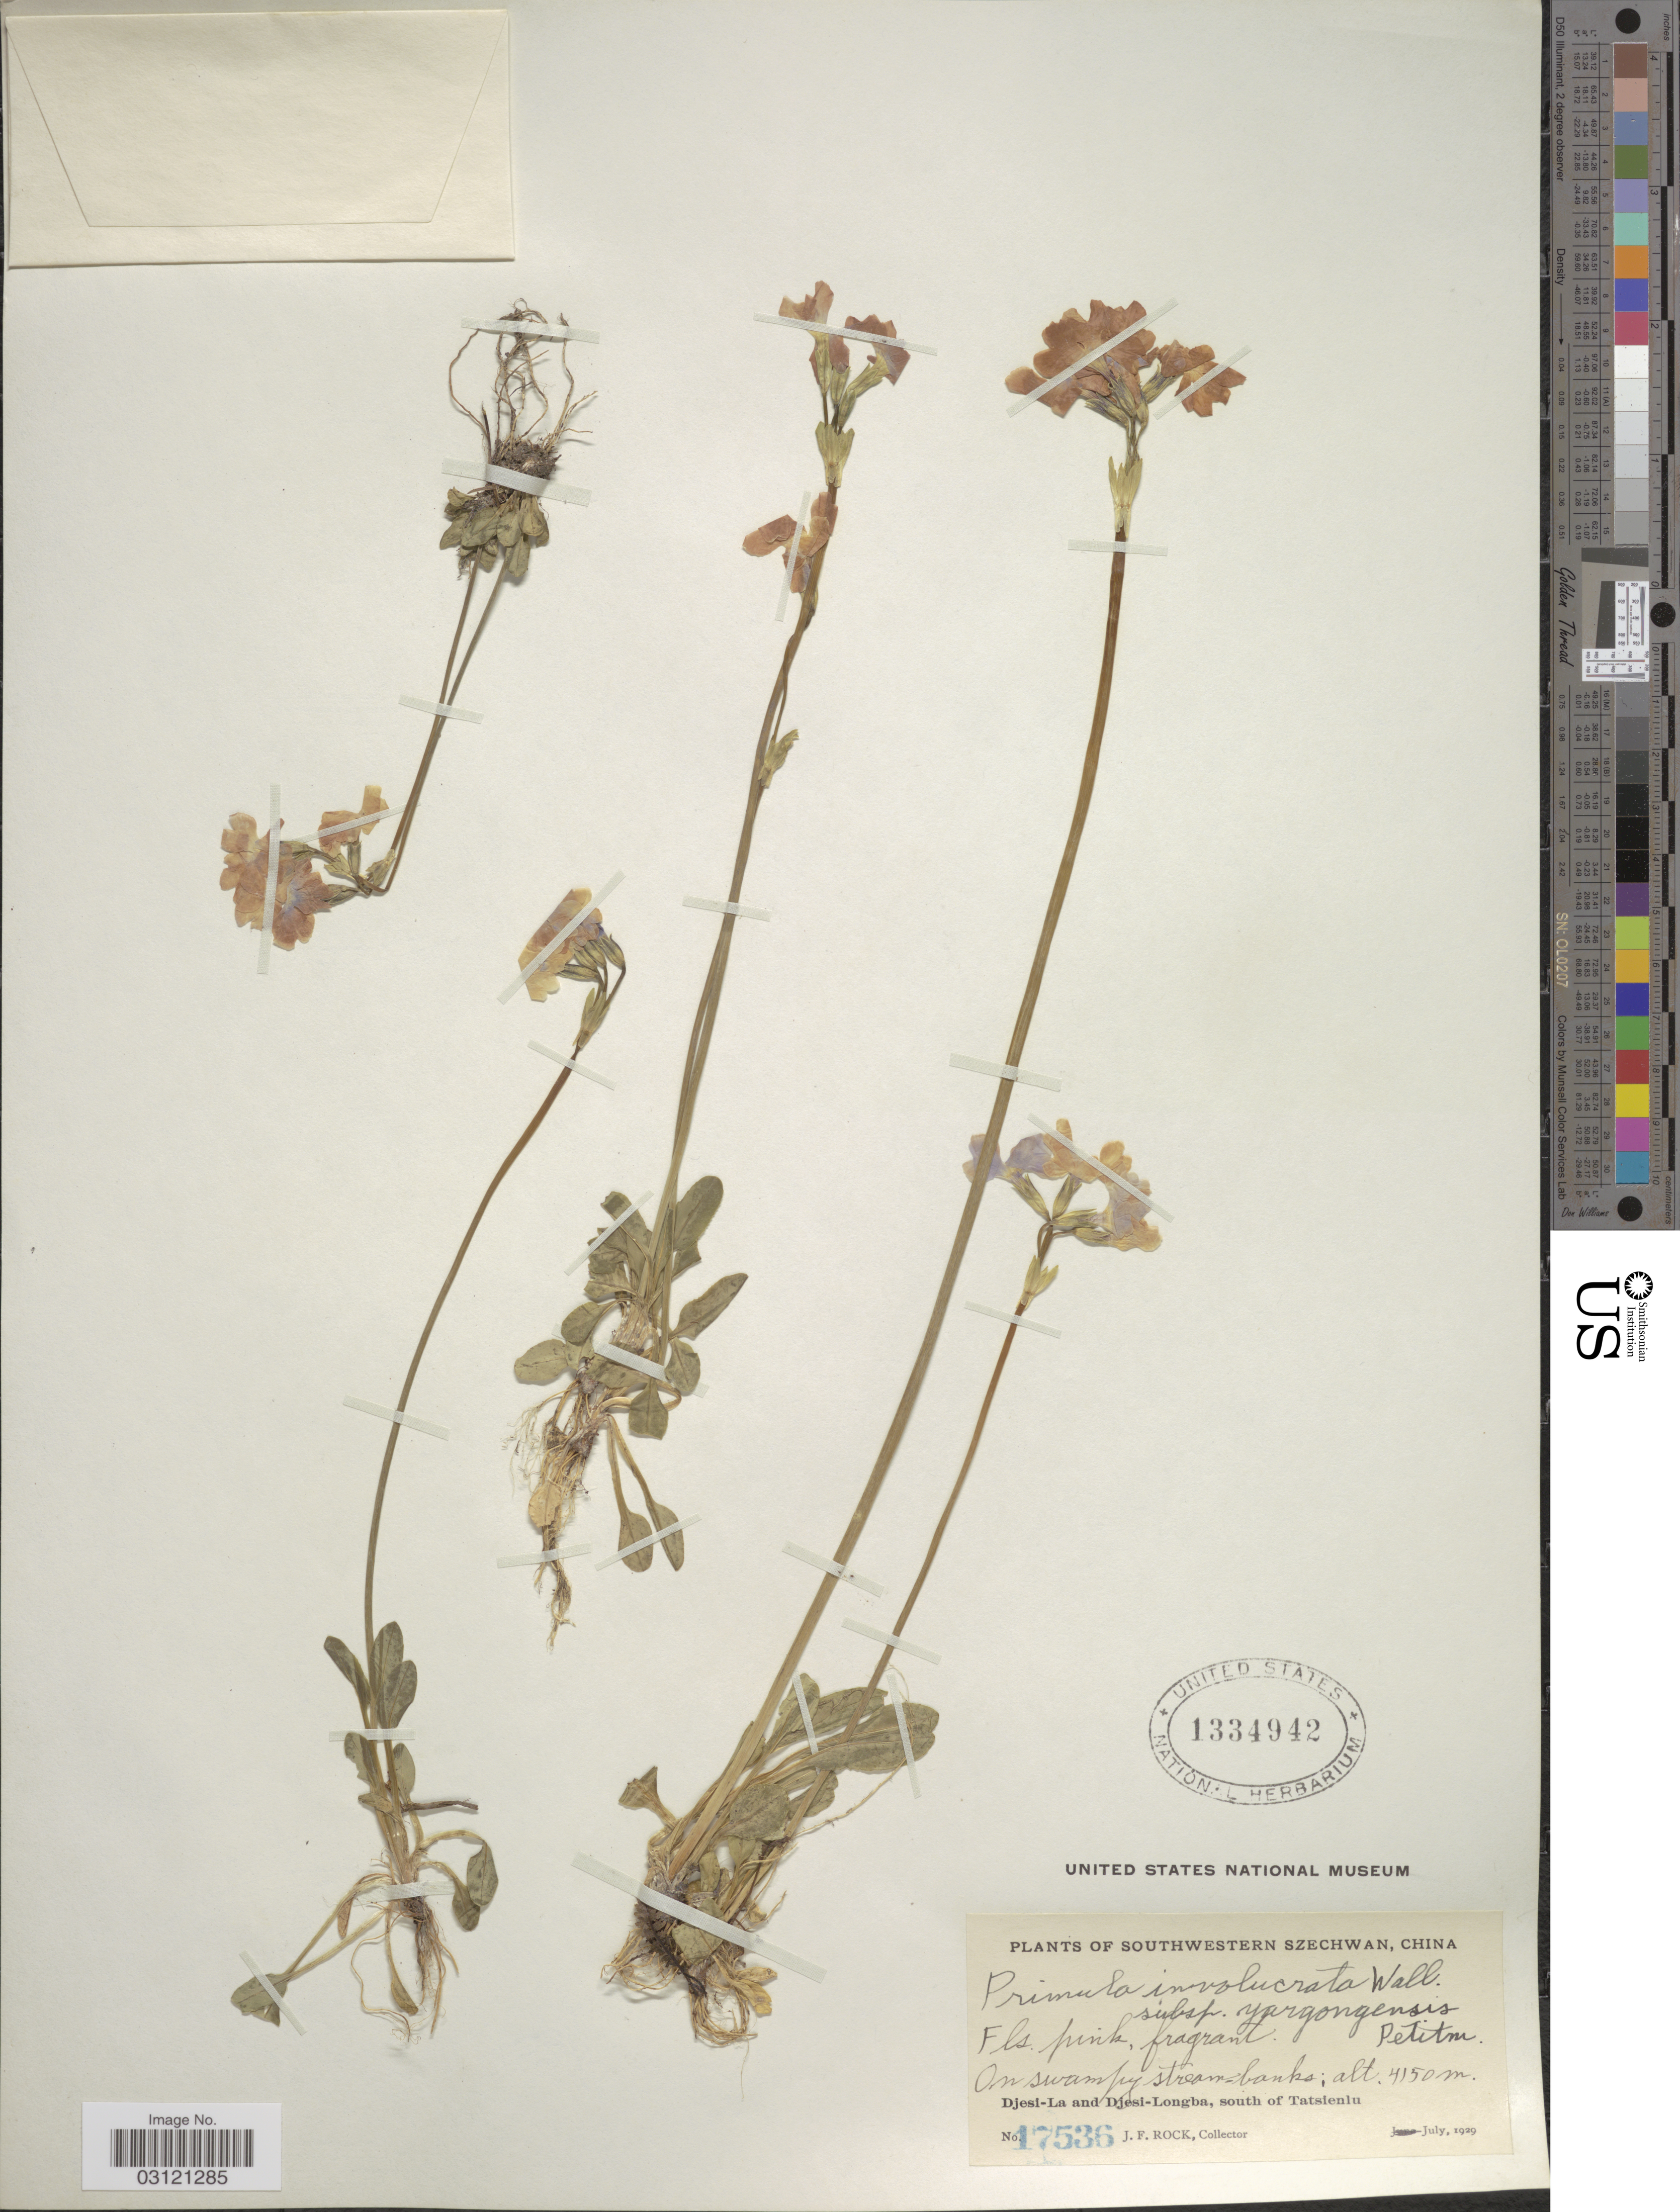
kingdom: Plantae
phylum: Tracheophyta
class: Magnoliopsida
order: Ericales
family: Primulaceae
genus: Primula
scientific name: Primula involucrata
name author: Wall. ex Duby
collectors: J. Rock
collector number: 17536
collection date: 1929-07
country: China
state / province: Sichuan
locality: Southwestern Szechwan, Djesi-La and Djesi-Longba, south of Tatsienlu.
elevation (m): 4150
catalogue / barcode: US 1334942